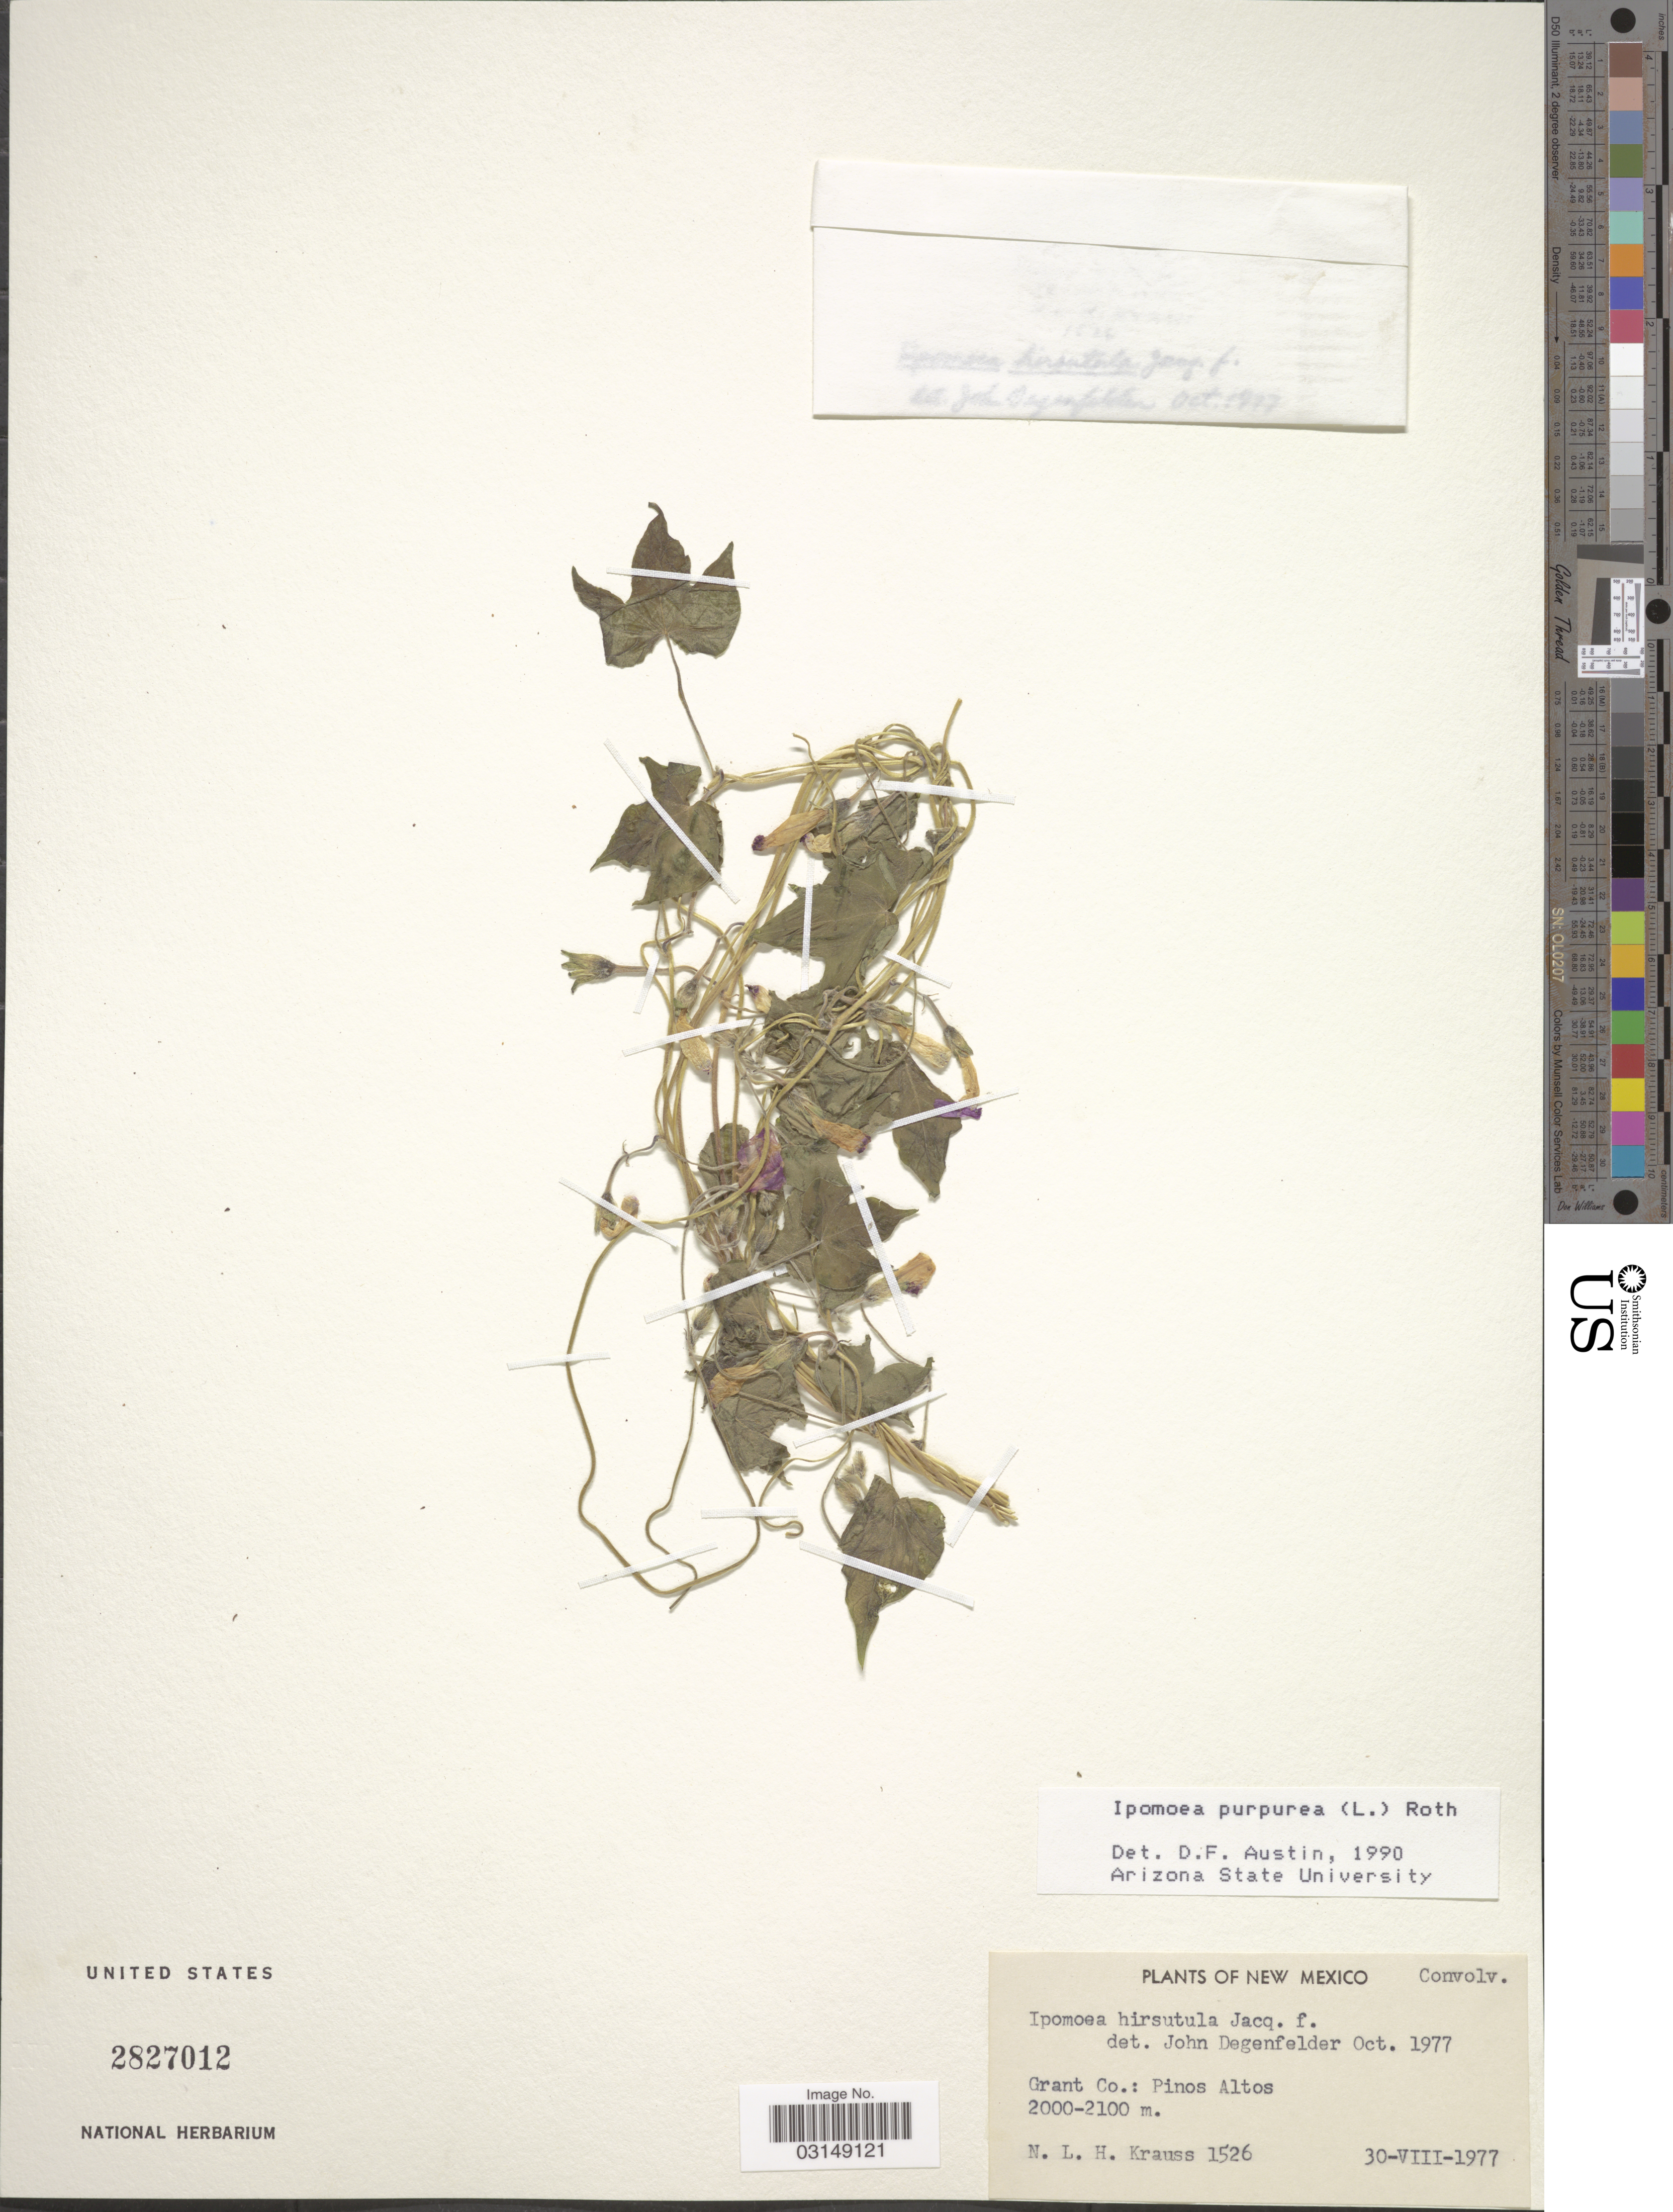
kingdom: Plantae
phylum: Tracheophyta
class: Magnoliopsida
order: Solanales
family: Convolvulaceae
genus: Ipomoea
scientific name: Ipomoea purpurea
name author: (L.) Roth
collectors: N. Krauss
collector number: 1526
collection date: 1977-08-30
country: United States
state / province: New Mexico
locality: Grant Co.: Pinos Altos.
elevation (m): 2000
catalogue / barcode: US 2827012